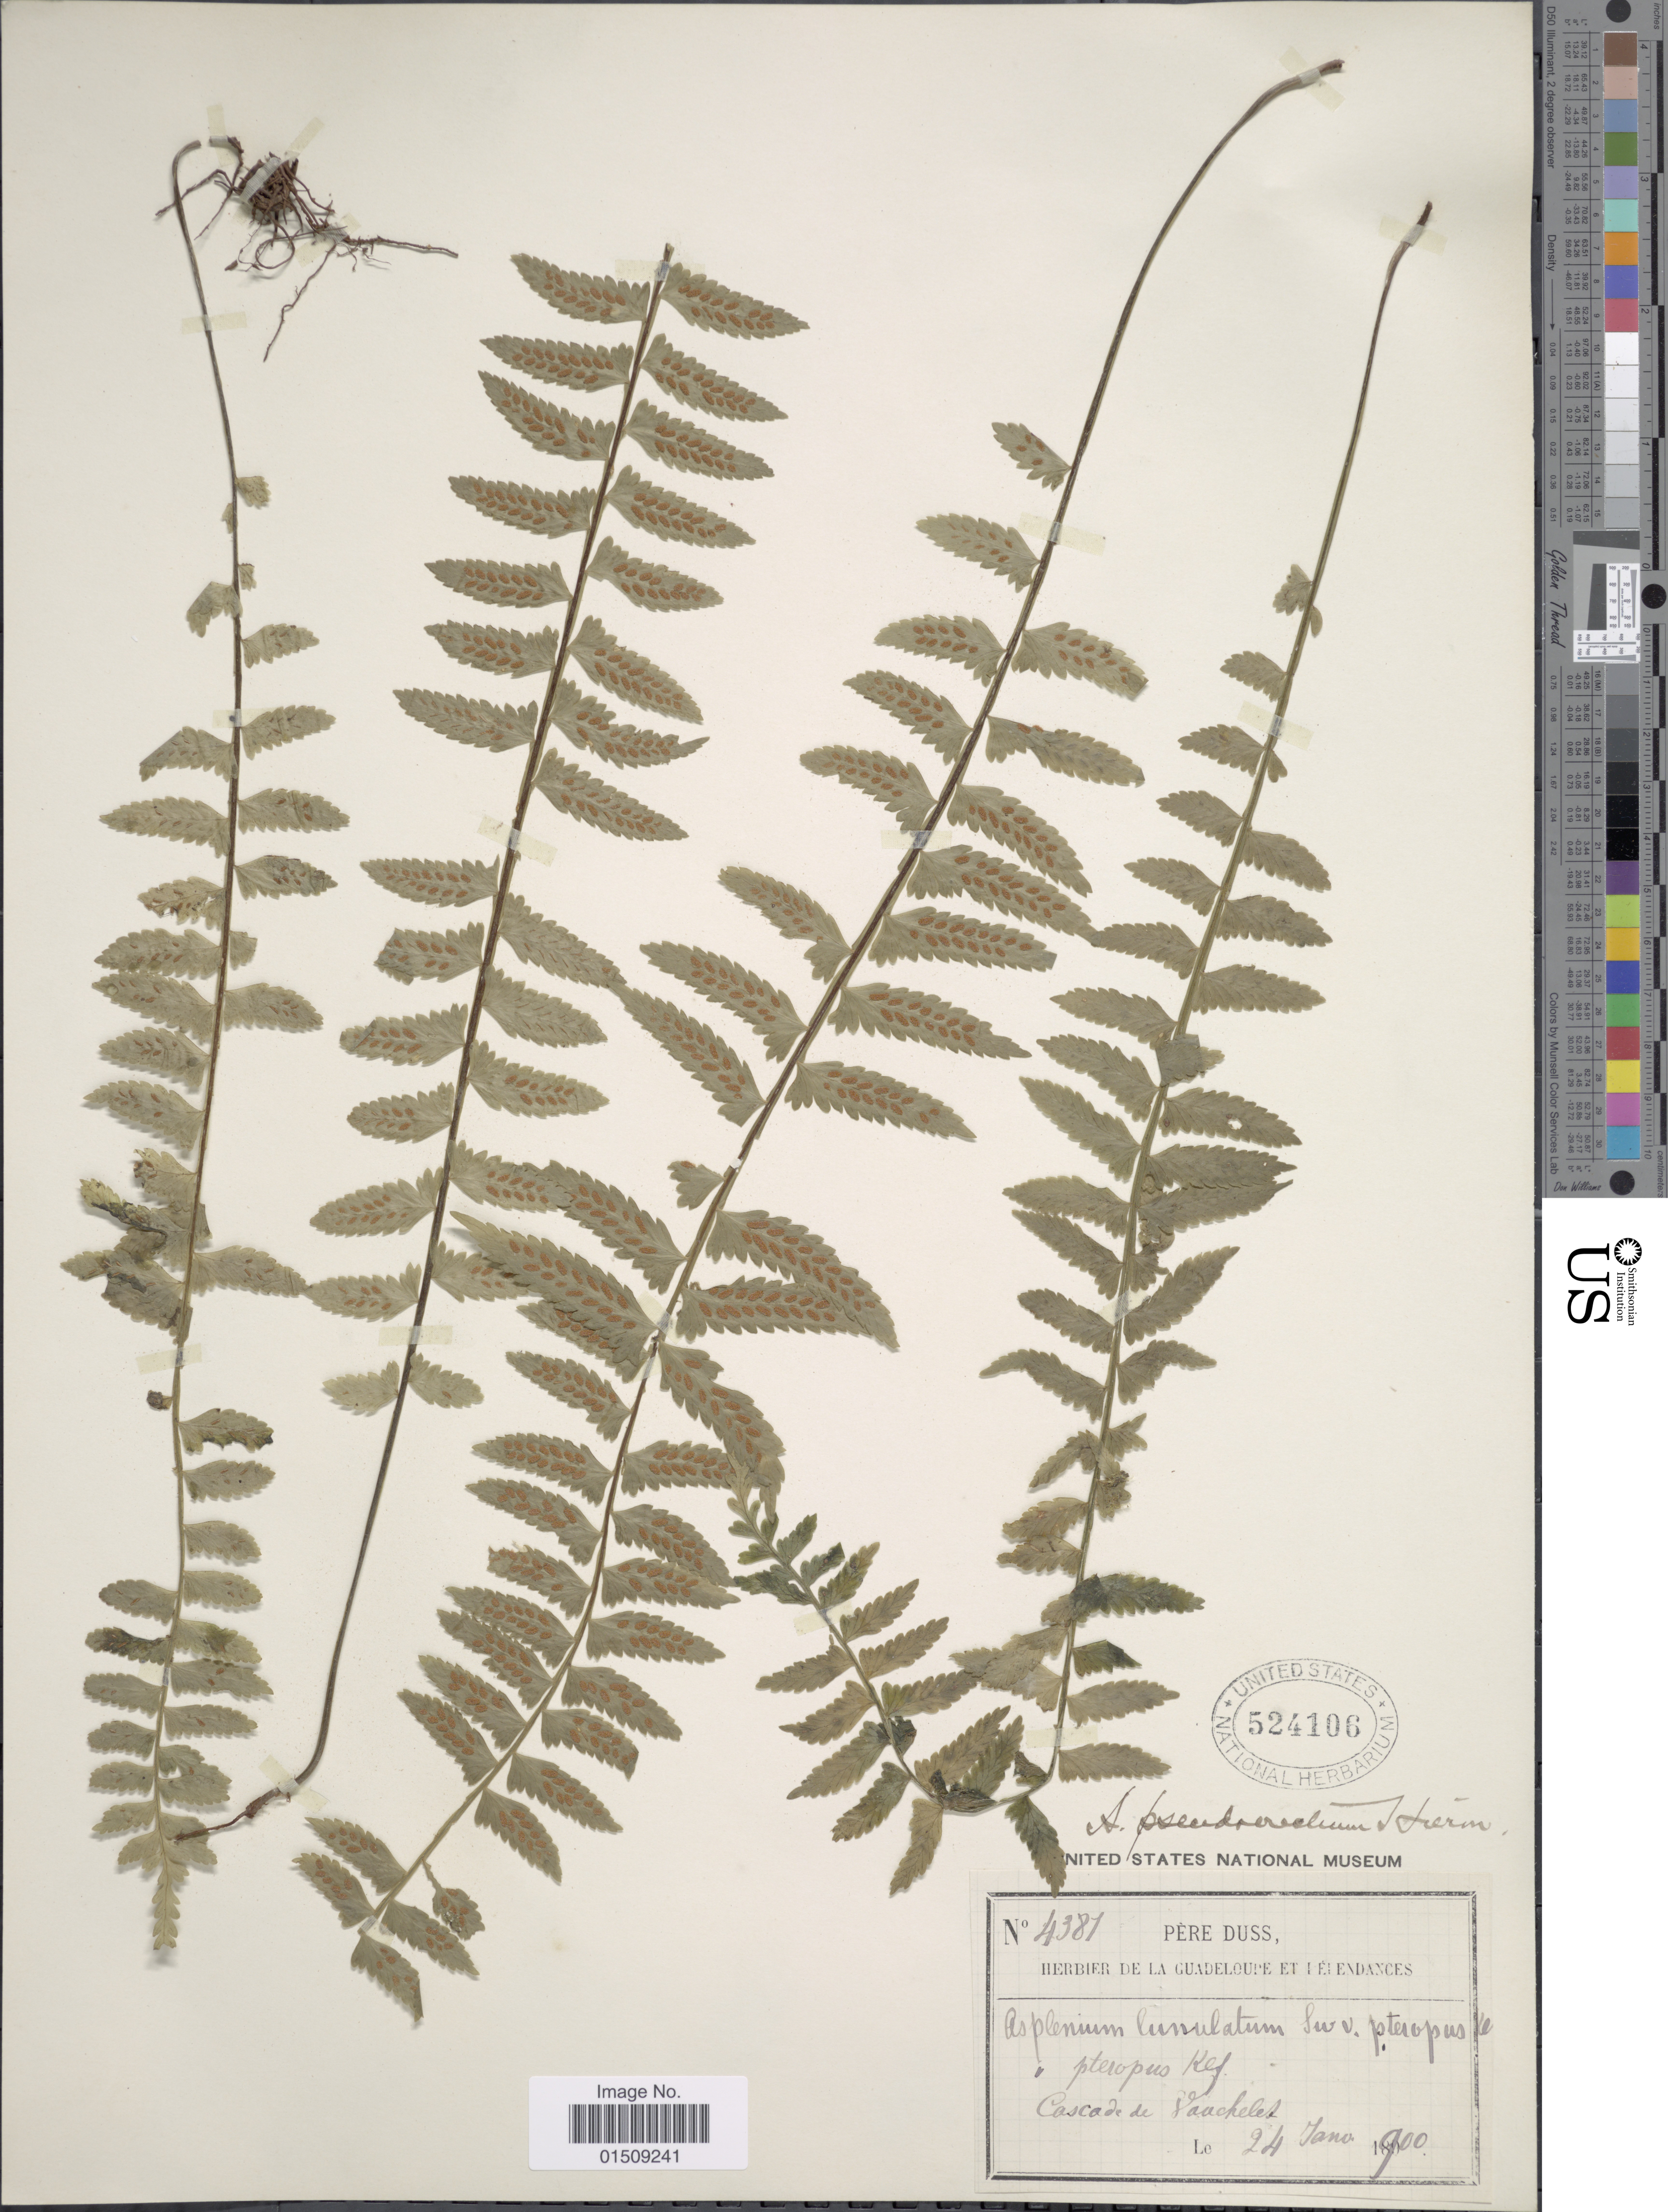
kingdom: Plantae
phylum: Tracheophyta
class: Polypodiopsida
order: Polypodiales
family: Aspleniaceae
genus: Asplenium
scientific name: Asplenium pteropus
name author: Kaulf.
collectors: Père Duss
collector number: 4381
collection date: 1900-01-24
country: Guadeloupe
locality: Cascade de Vauchelet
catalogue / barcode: US 524106